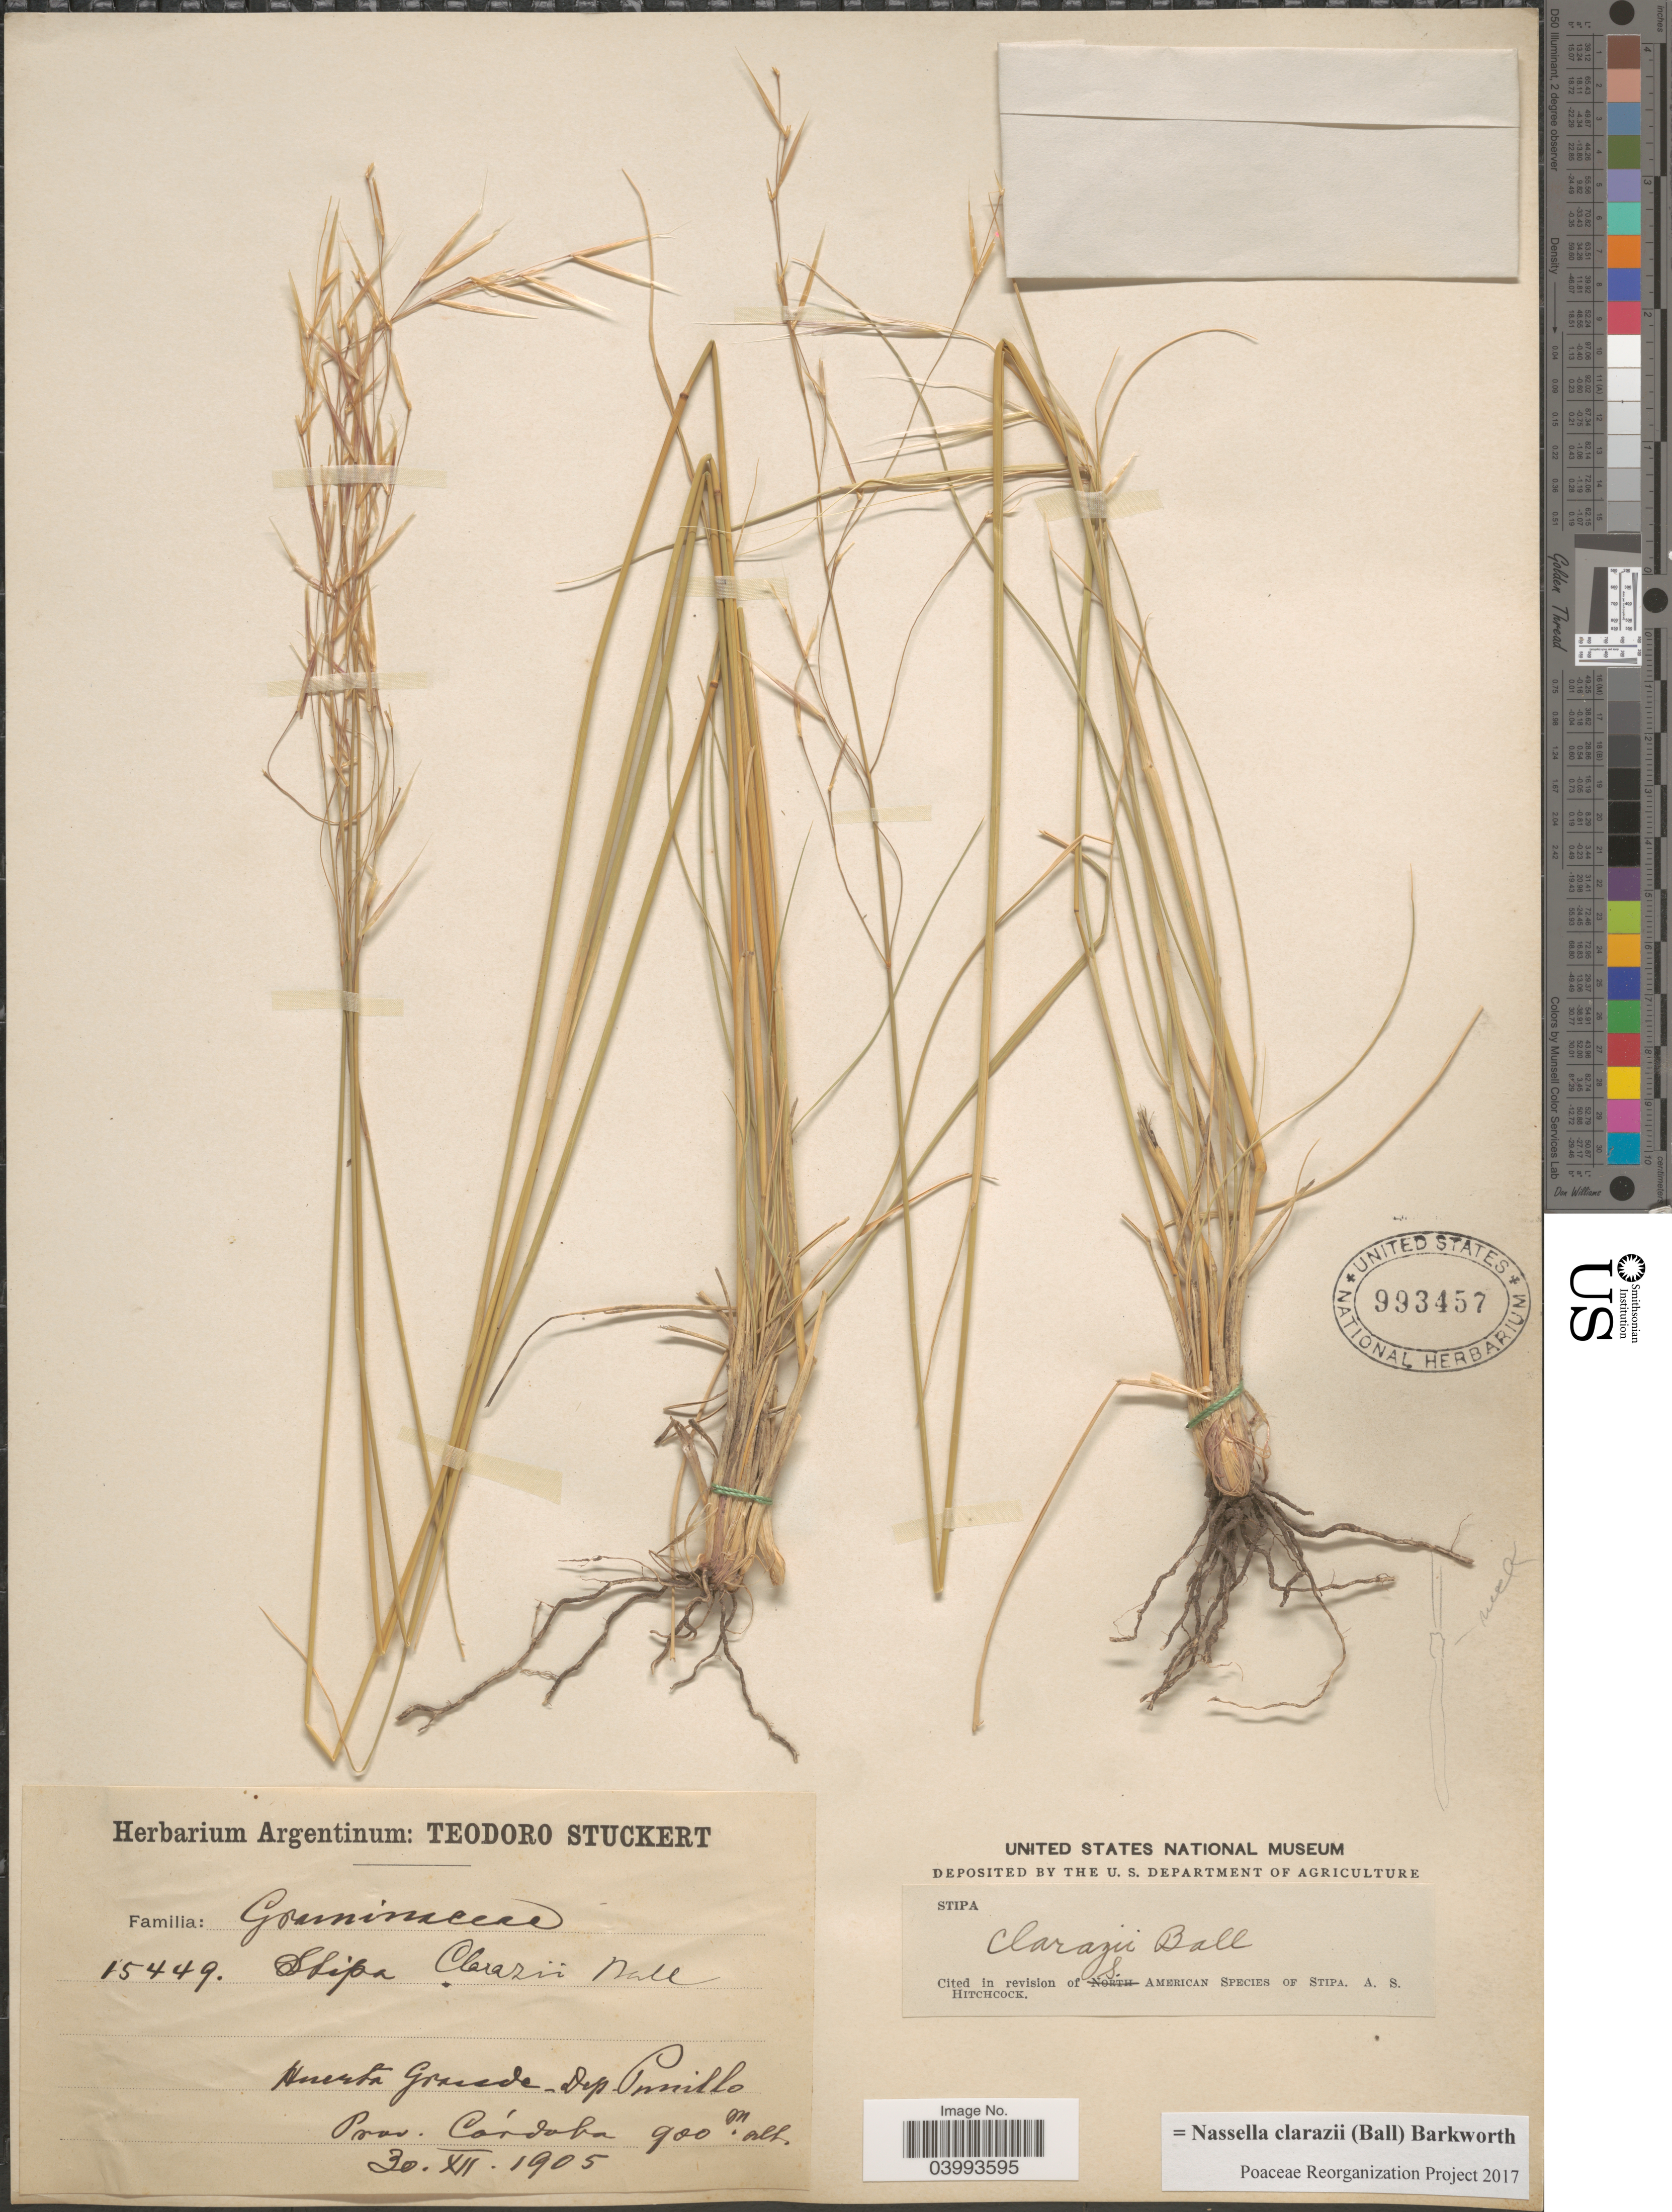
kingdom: Plantae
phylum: Tracheophyta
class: Liliopsida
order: Poales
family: Poaceae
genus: Nassella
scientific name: Nassella clarazii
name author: (Ball) Barkworth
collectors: T. Stuckert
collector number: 15449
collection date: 1905-12-30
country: Argentina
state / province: Cordoba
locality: Huerta Grande - Dep. Punilla.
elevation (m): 900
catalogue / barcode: US 993457